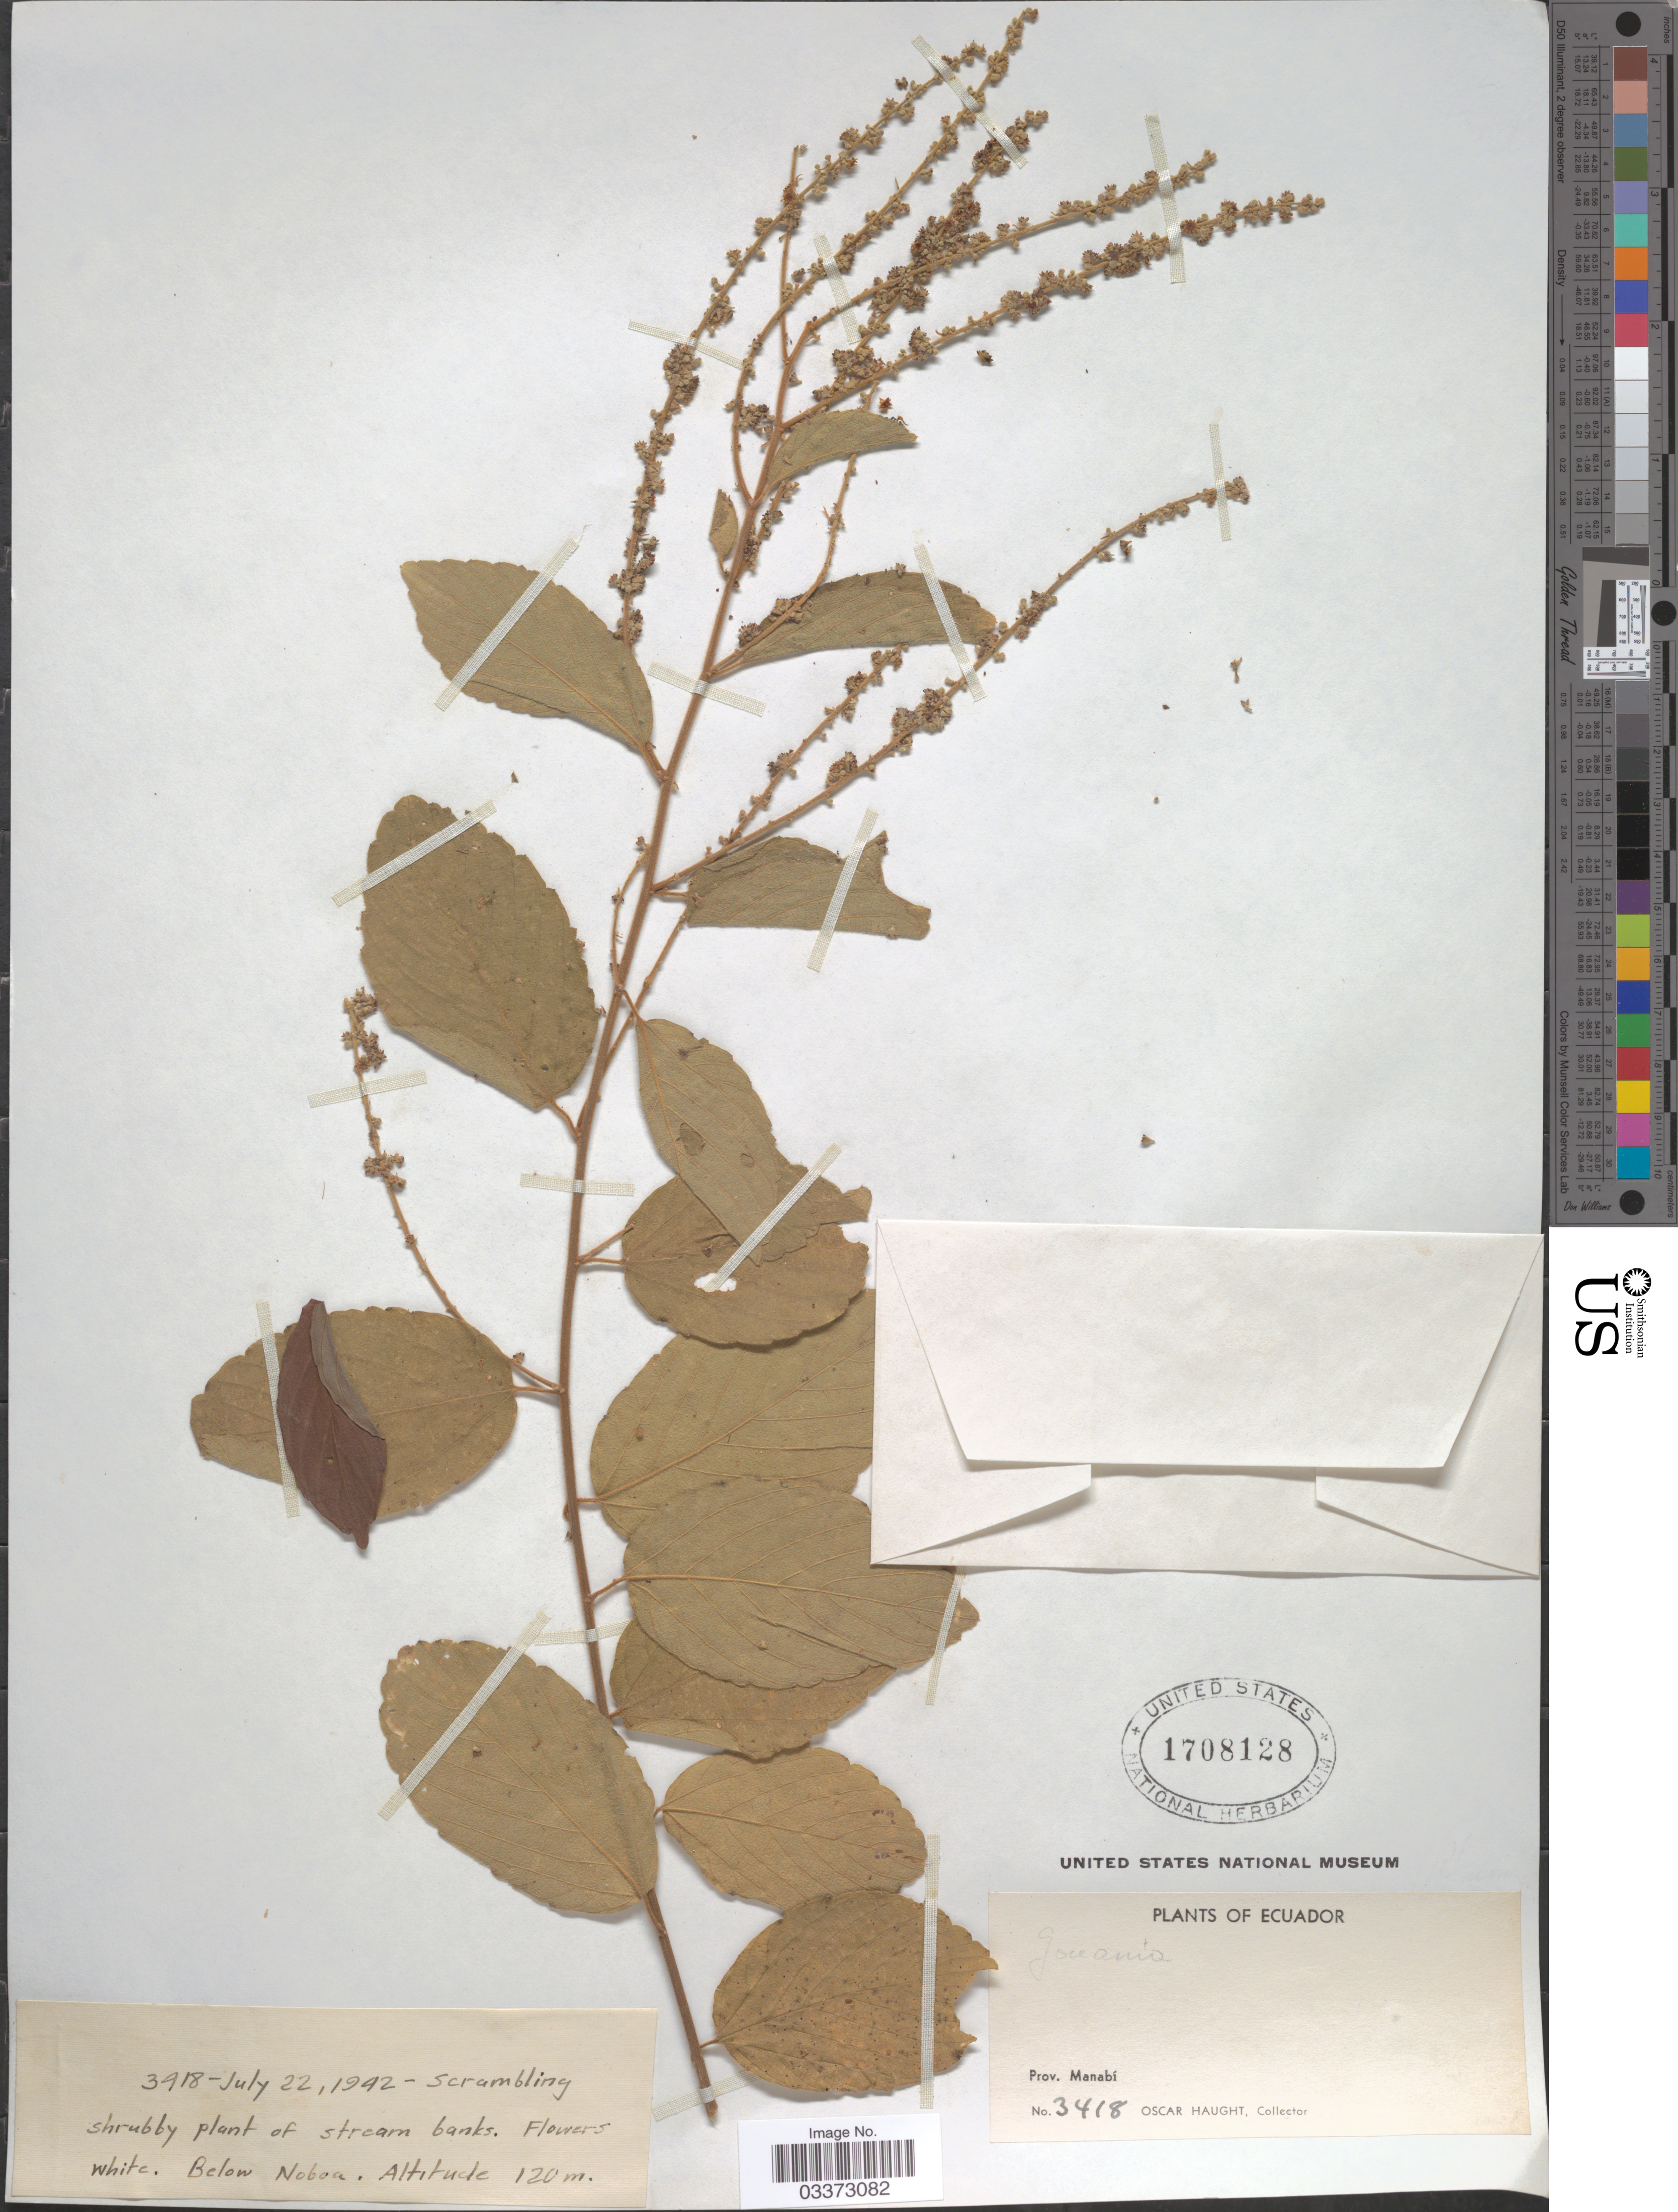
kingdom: Plantae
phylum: Tracheophyta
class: Magnoliopsida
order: Rosales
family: Rhamnaceae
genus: Gouania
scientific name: Gouania sp.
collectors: O. Haught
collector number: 3418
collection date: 1942-07-22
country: Ecuador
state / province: Manabí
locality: Below Noboa.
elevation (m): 120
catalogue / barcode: US 1708128